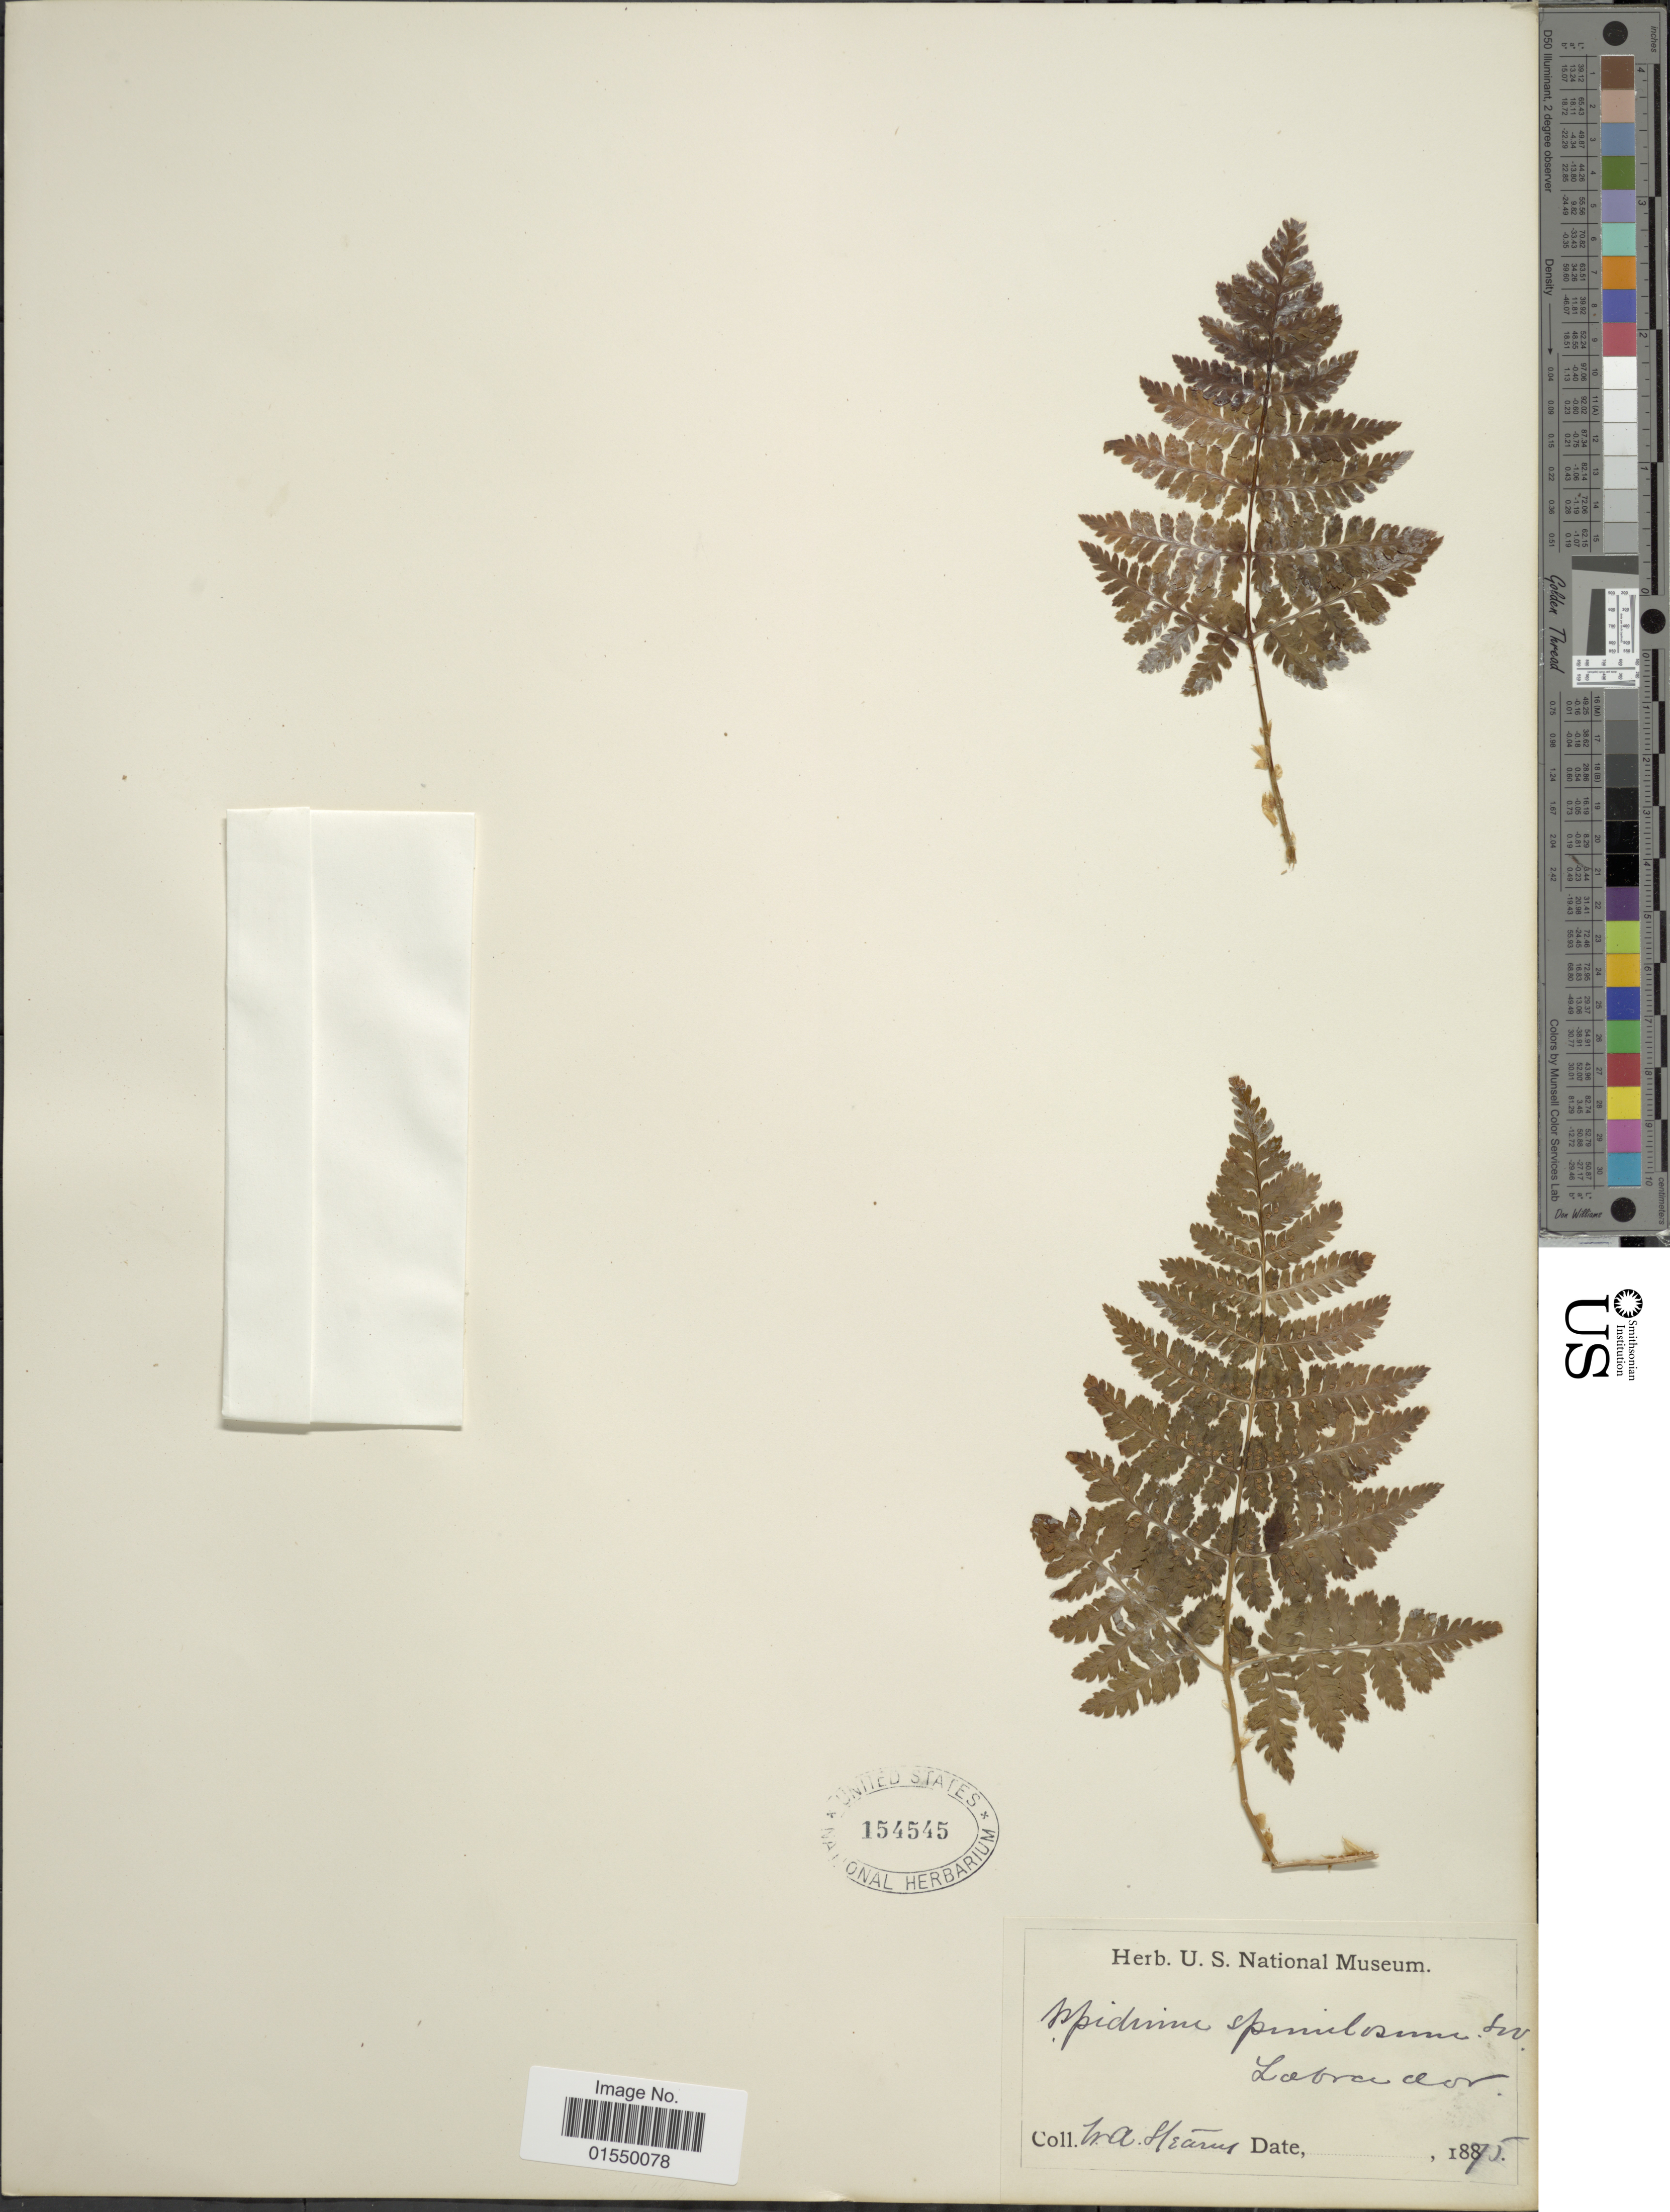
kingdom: Plantae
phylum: Tracheophyta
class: Polypodiopsida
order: Polypodiales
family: Dryopteridaceae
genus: Dryopteris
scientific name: Dryopteris carthusiana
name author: (Villars) H.P. Fuchs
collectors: W. Stearns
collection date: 1875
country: Canada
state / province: Newfoundland and Labrador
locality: Labrador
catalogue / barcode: US 154545